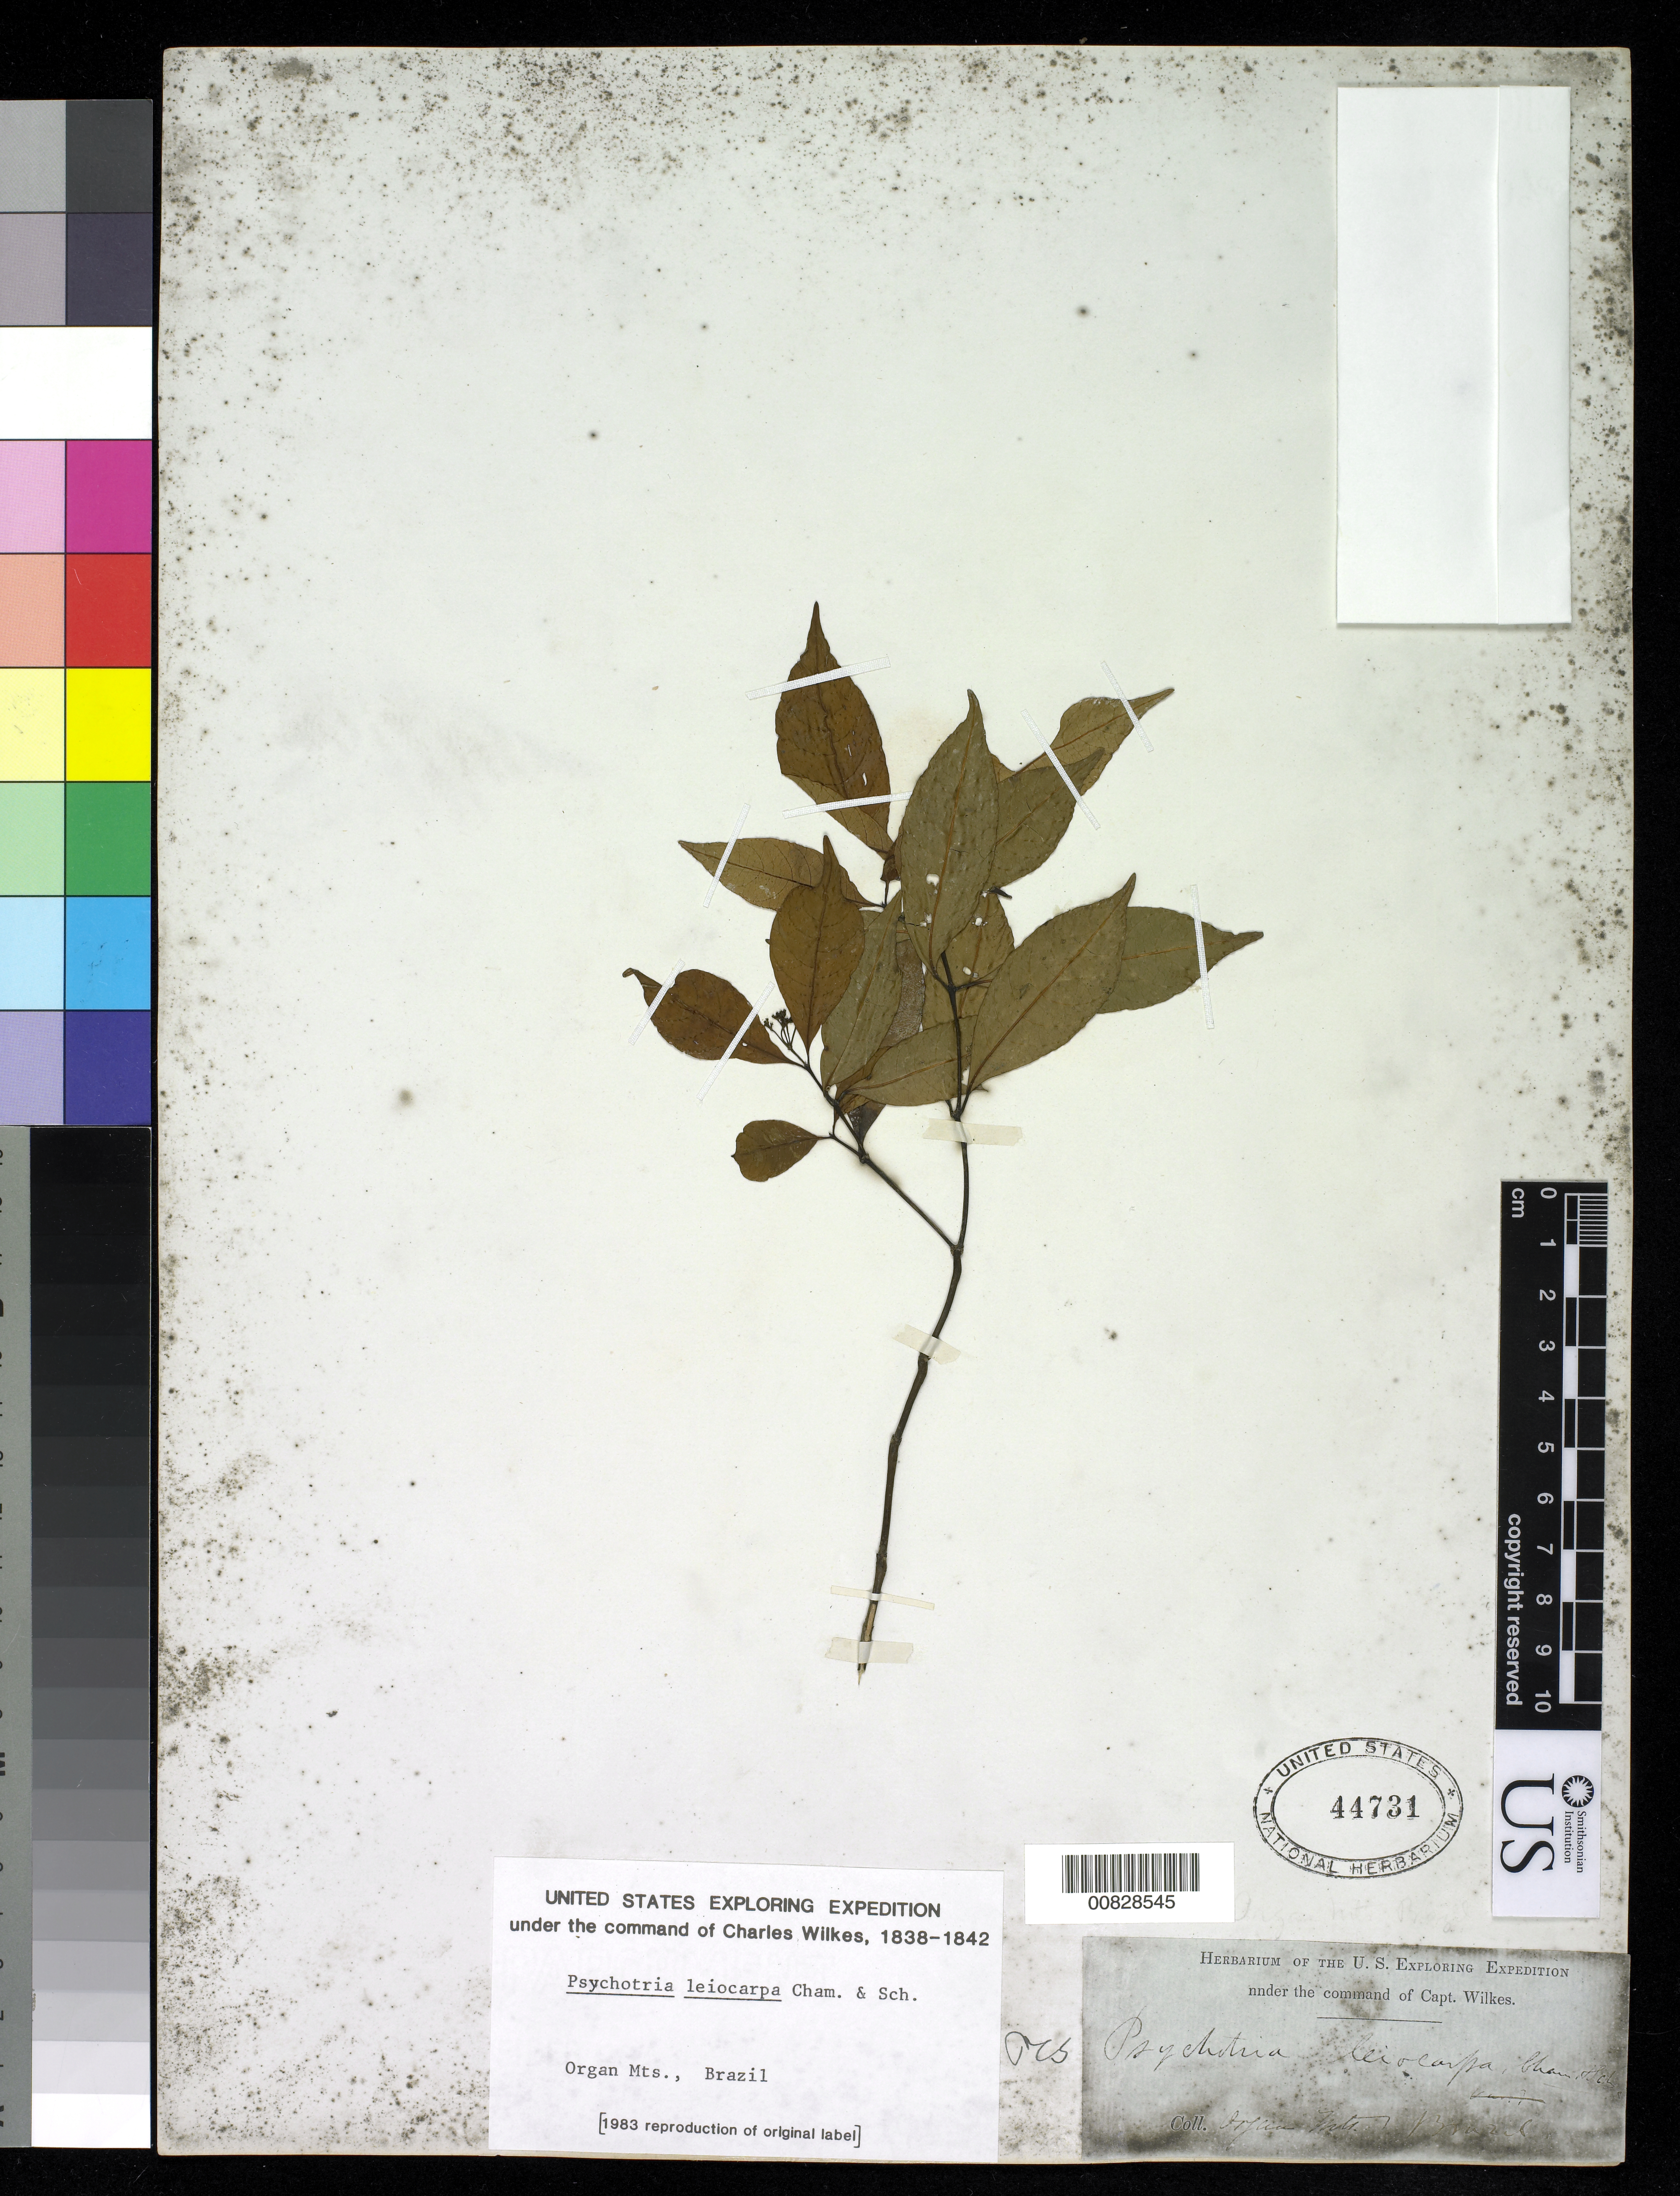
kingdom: Plantae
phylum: Tracheophyta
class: Magnoliopsida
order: Gentianales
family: Rubiaceae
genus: Psychotria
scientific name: Psychotria leiocarpa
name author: Cham. & Schltdl.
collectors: Wilkes Explor. Exped.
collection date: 1838/1842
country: Brazil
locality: Organ Mts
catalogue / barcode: US 44731